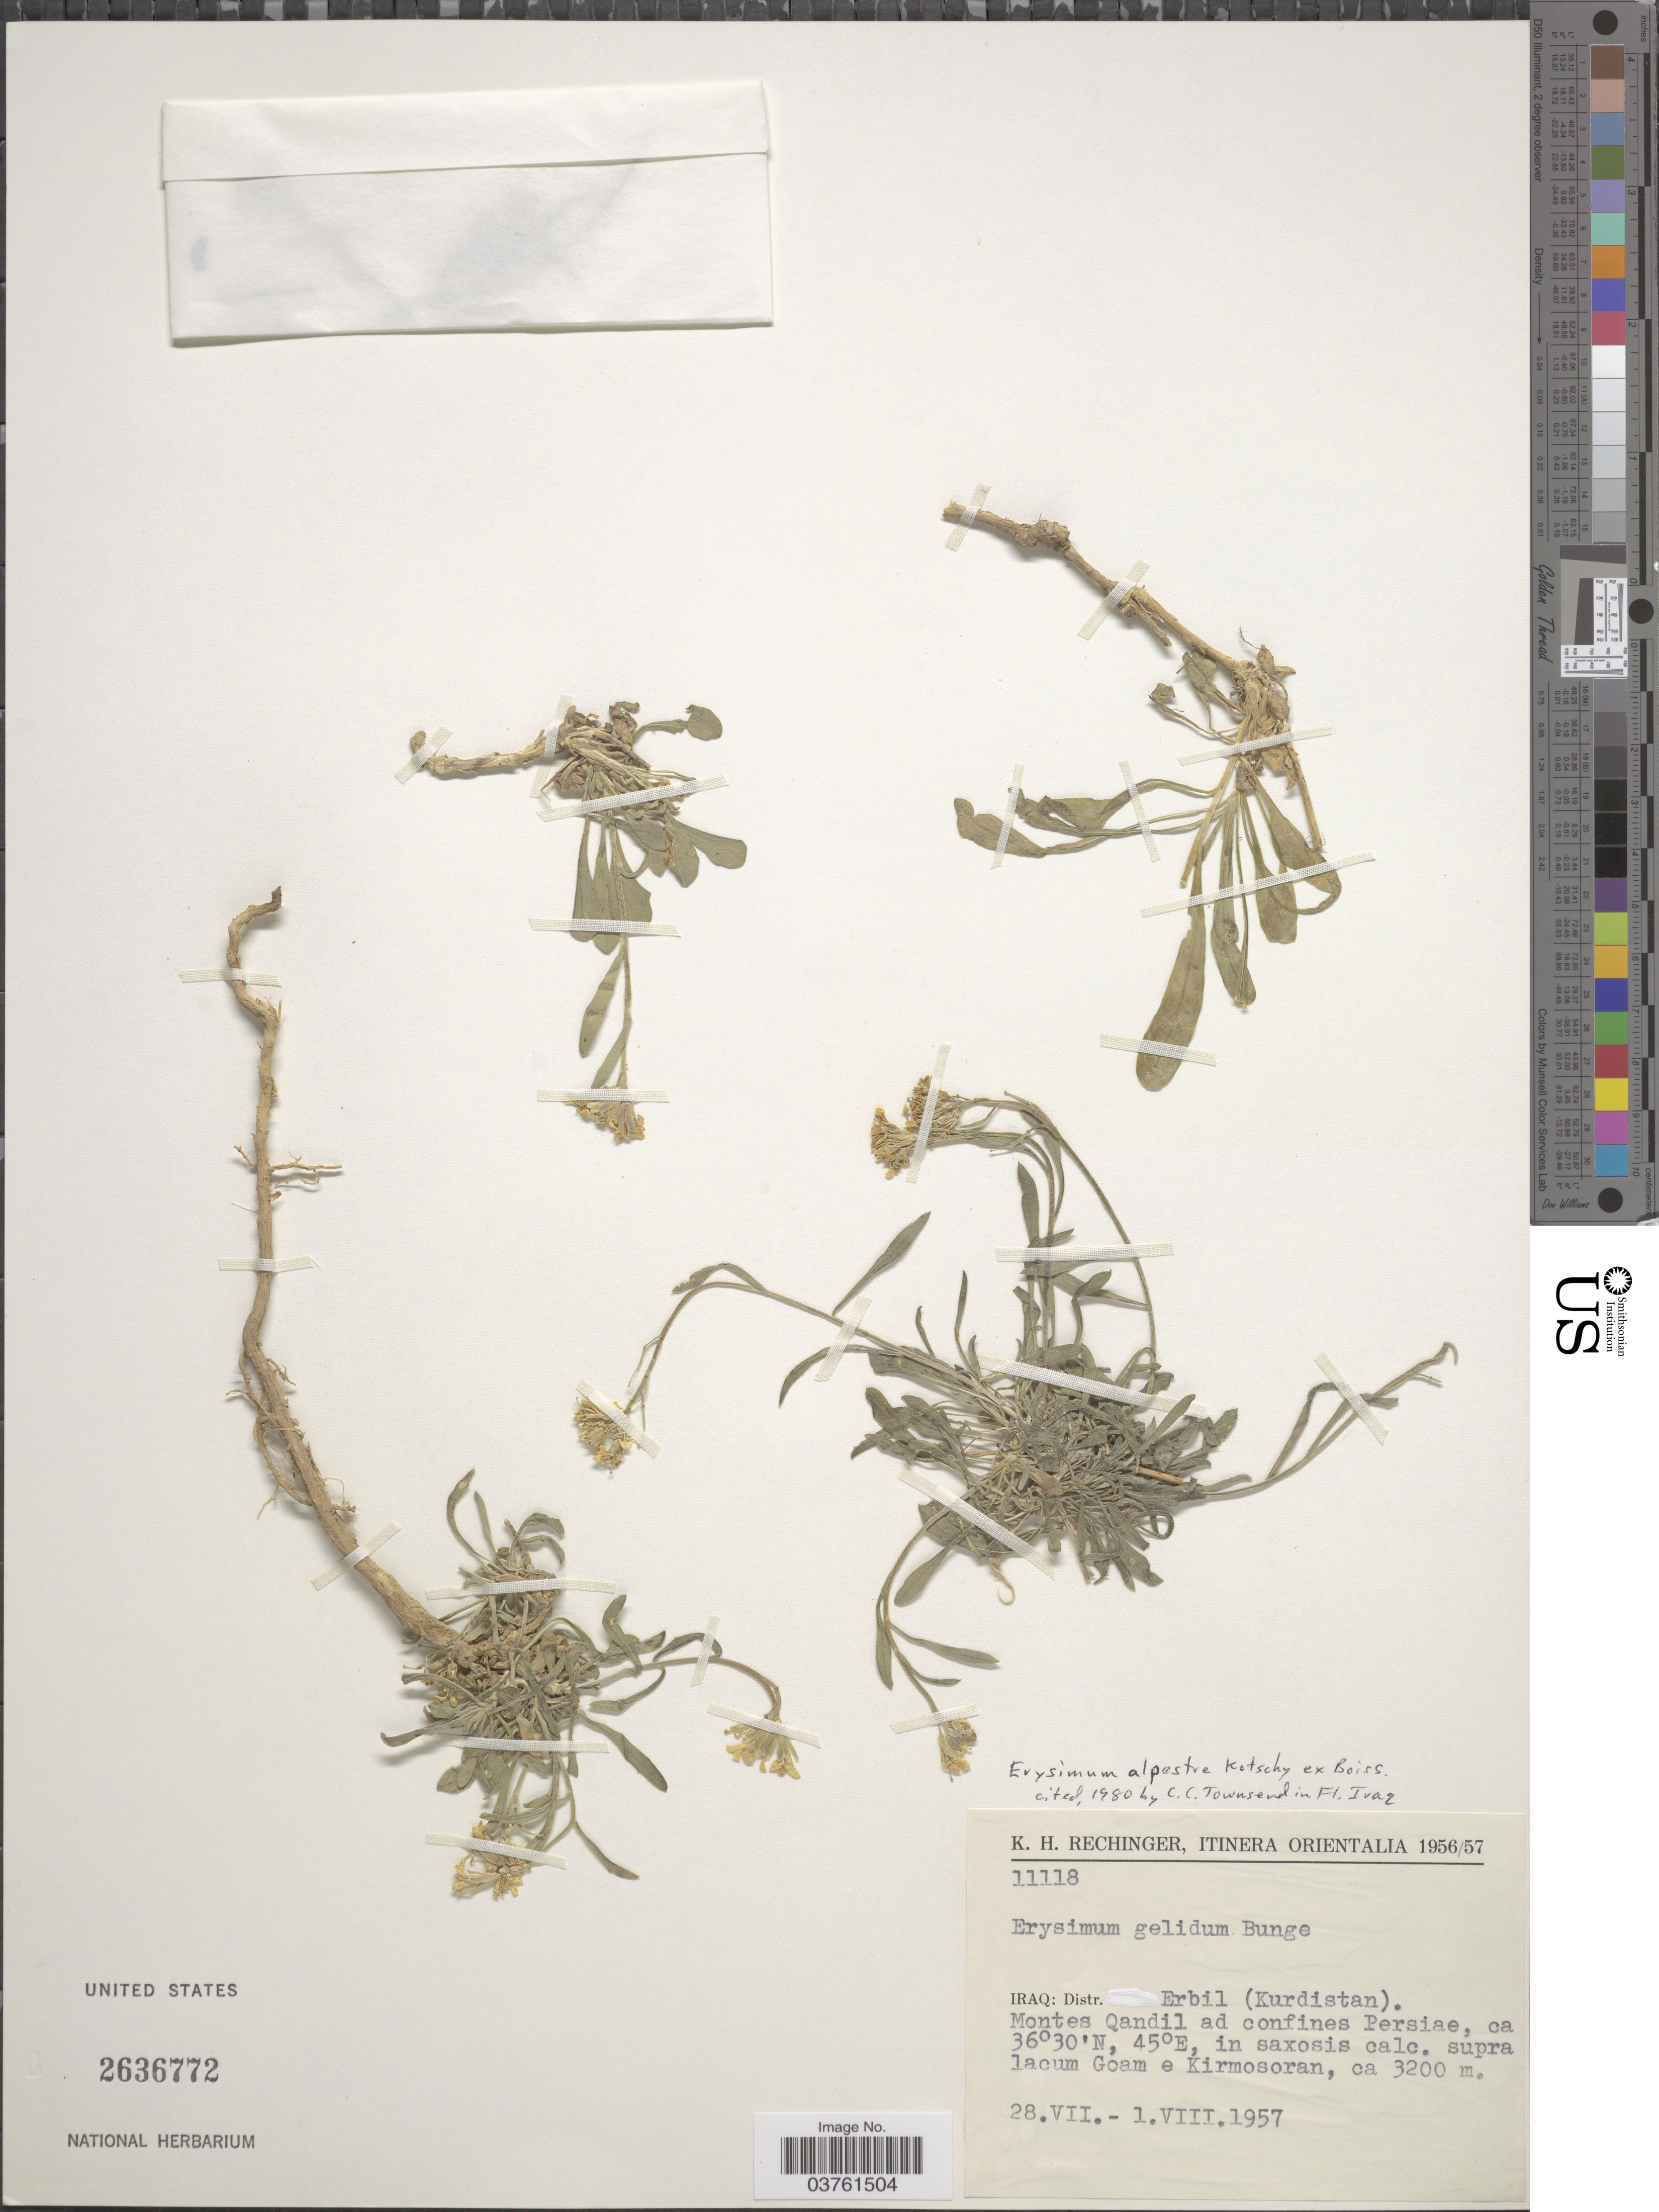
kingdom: Plantae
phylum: Tracheophyta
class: Magnoliopsida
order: Brassicales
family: Brassicaceae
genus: Erysimum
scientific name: Erysimum alpestre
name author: Kotschy ex Boiss.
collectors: K. H. Rechinger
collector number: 11118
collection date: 1957-07-28/1957-08-01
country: Iraq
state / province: Arbīl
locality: Itinera Orientale. Iraq: Distr. Erbil ( Kurdistan) Montes Qandil ad confines Persiae, in saxosis calc. supra lacum Goam e Kirmosoran.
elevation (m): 3200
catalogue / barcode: US 2636772